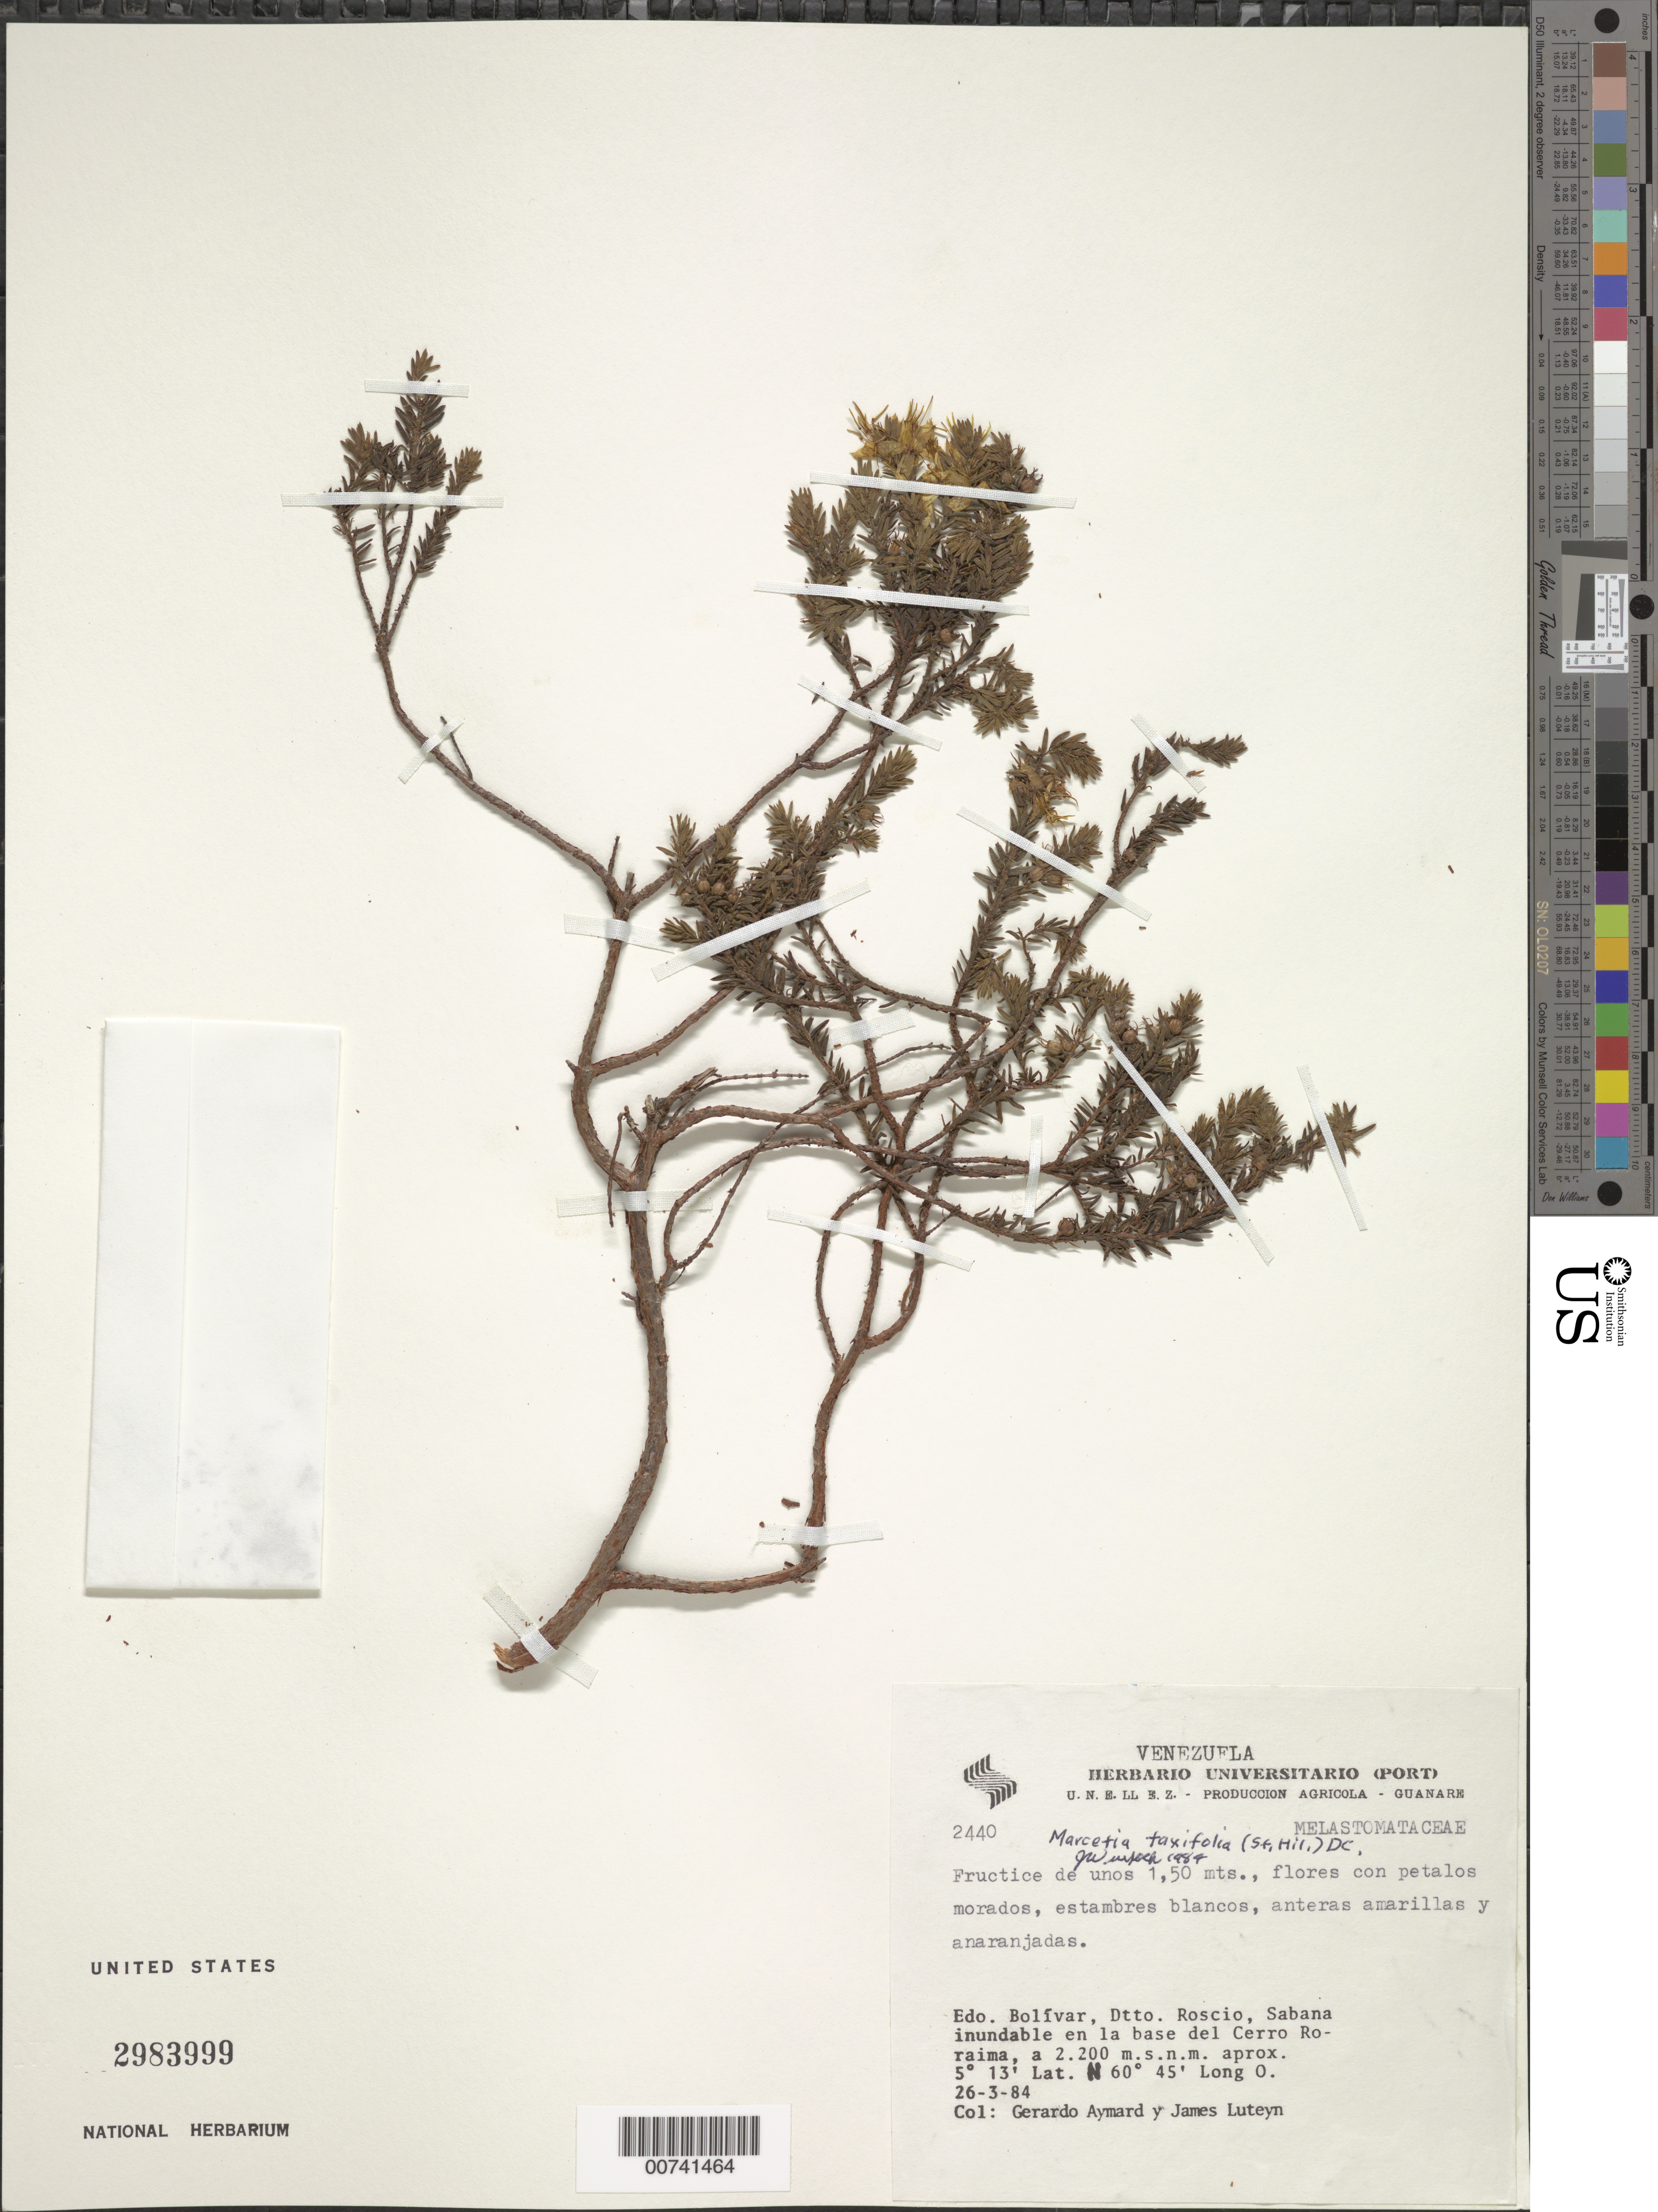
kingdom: Plantae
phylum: Tracheophyta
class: Magnoliopsida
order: Myrtales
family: Melastomataceae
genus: Marcetia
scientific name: Marcetia taxifolia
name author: (A. St.-Hil.) DC.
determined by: Wurdack, John J., (US), US (UNITED STATES)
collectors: G. A. Aymard & J. L. Luteyn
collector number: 2440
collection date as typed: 26-Mar-84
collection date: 1984-03-26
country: Venezuela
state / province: Bolívar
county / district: Roscio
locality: Cerro Roraima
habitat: Inundated savanna at base of mountain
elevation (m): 2200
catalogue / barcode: US 2983999